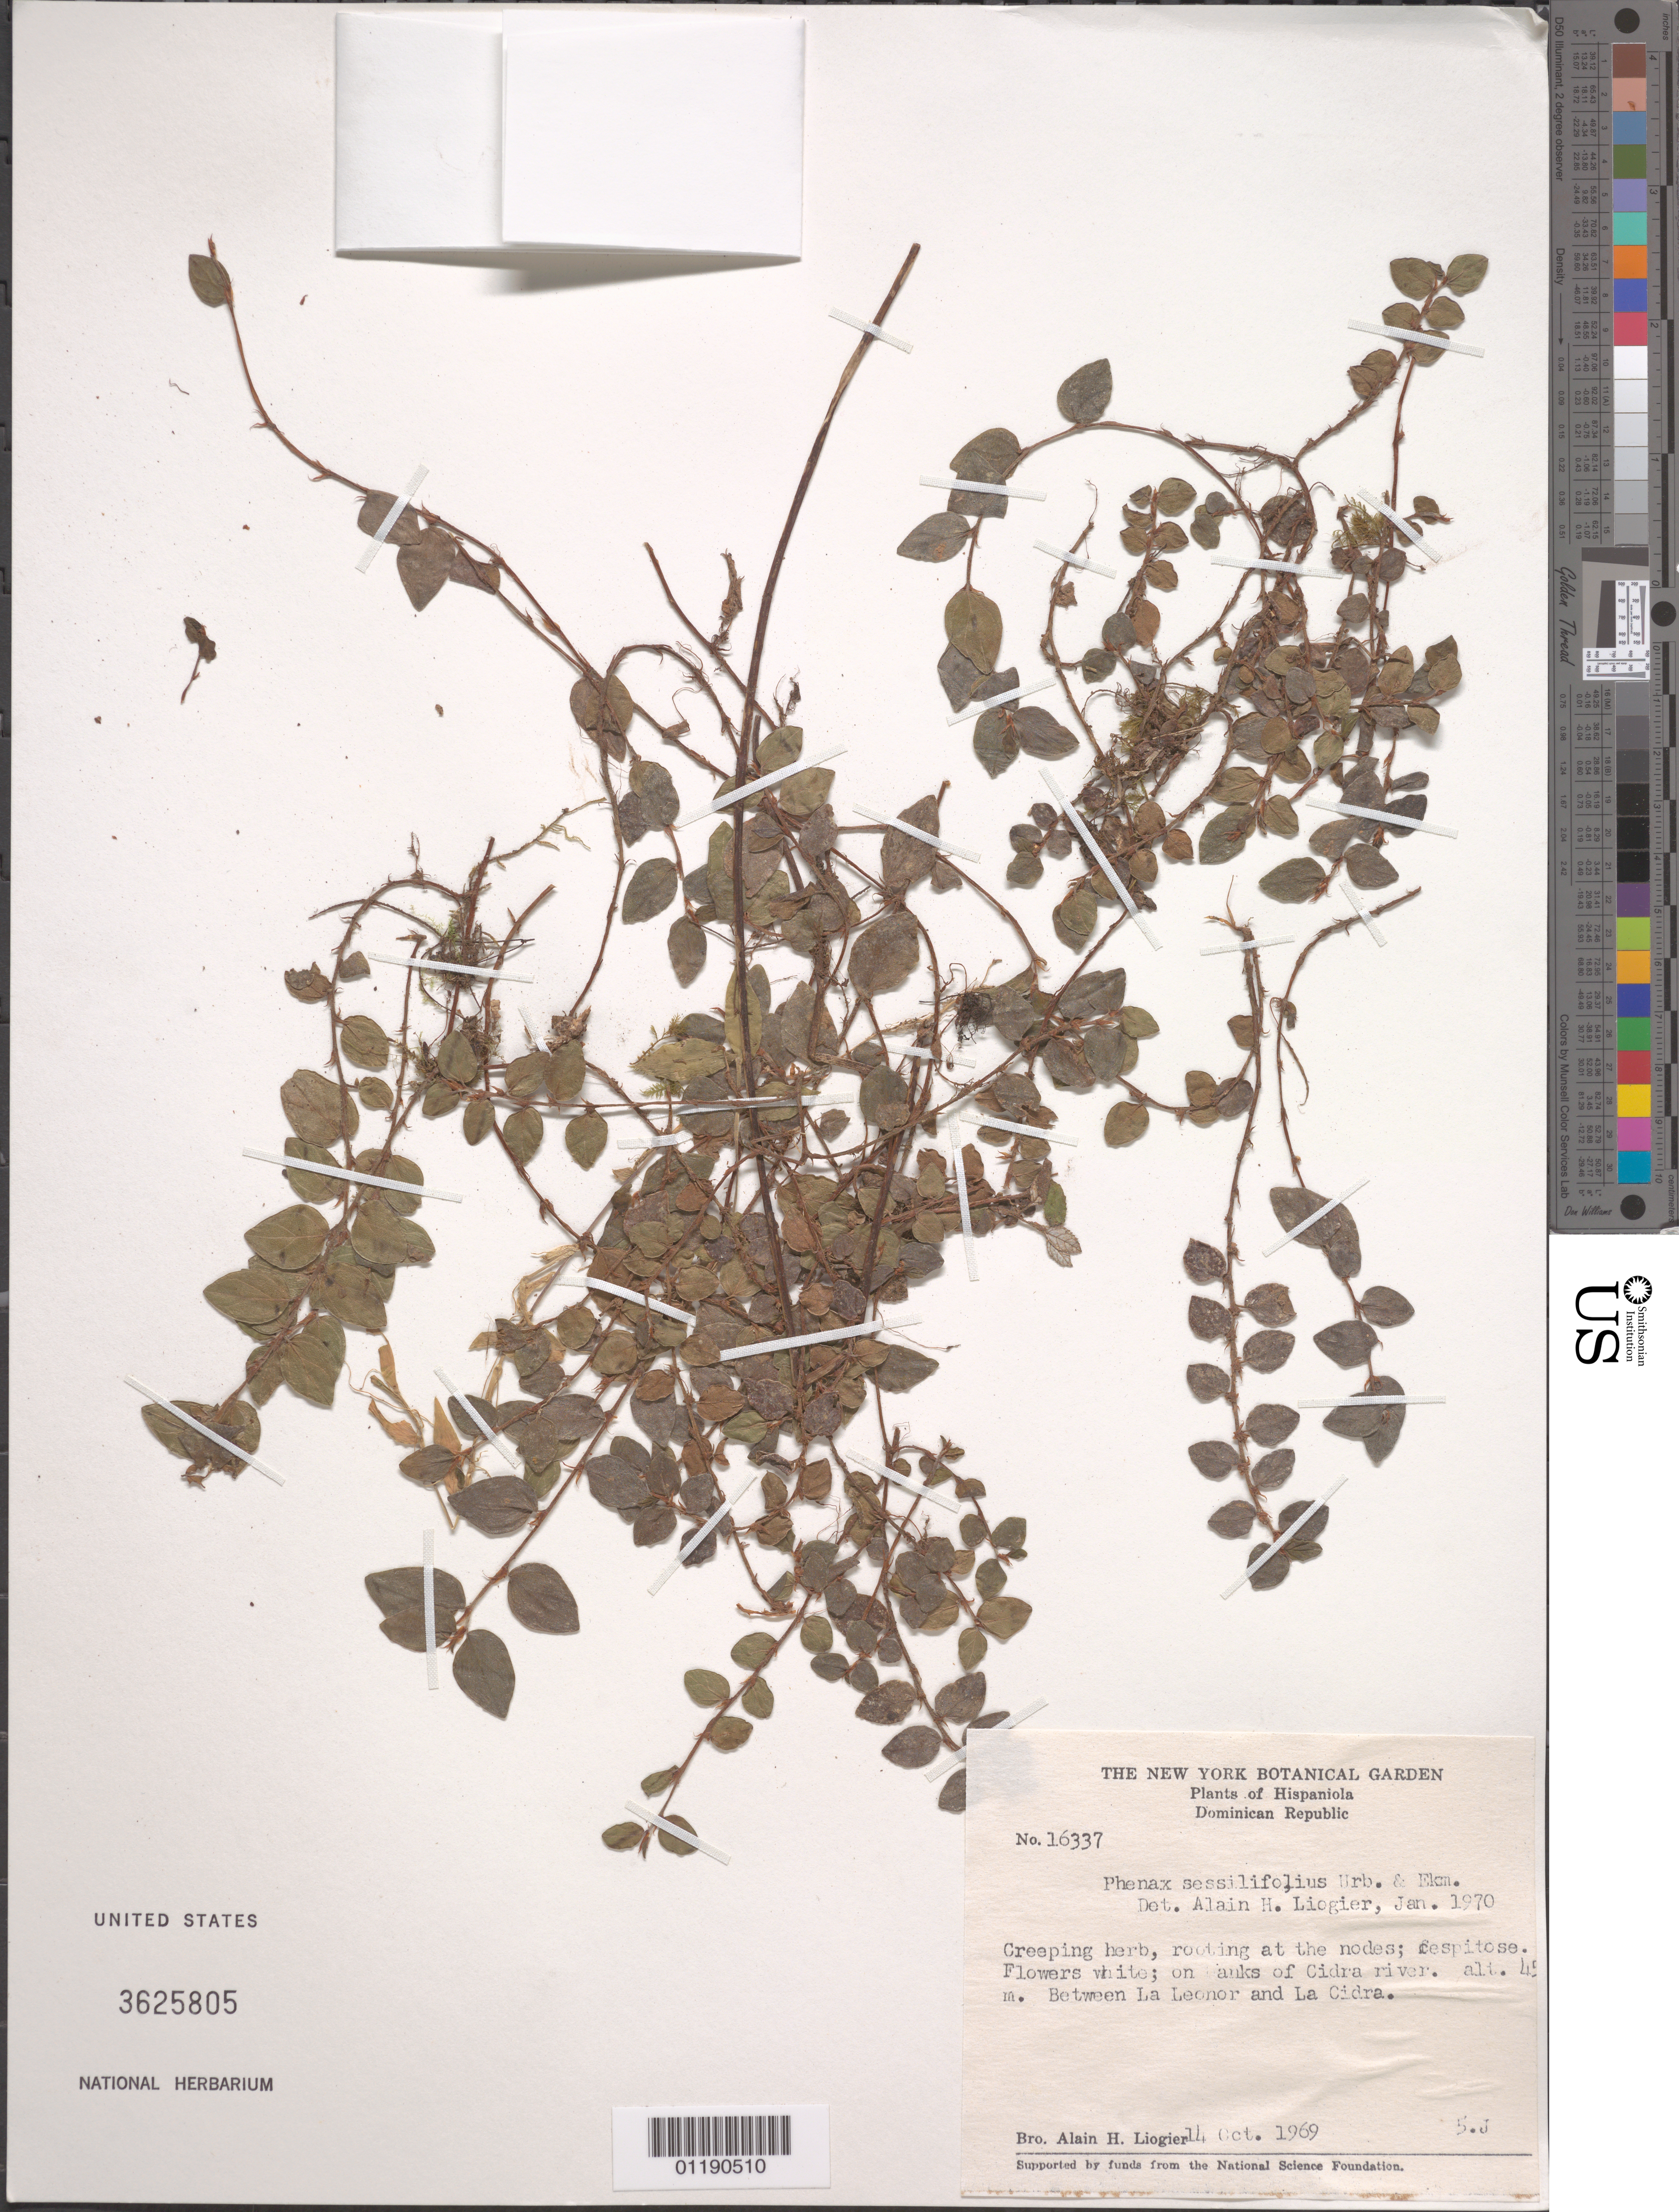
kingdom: Plantae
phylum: Tracheophyta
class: Magnoliopsida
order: Rosales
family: Urticaceae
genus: Phenax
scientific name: Phenax sessilifolius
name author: Urb. & Ekman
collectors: A. H. Liogier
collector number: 16337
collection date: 1968-10-14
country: Dominican Republic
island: Hispaniola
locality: Between La Leonor and La Cidra.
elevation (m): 45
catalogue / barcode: US 3625805